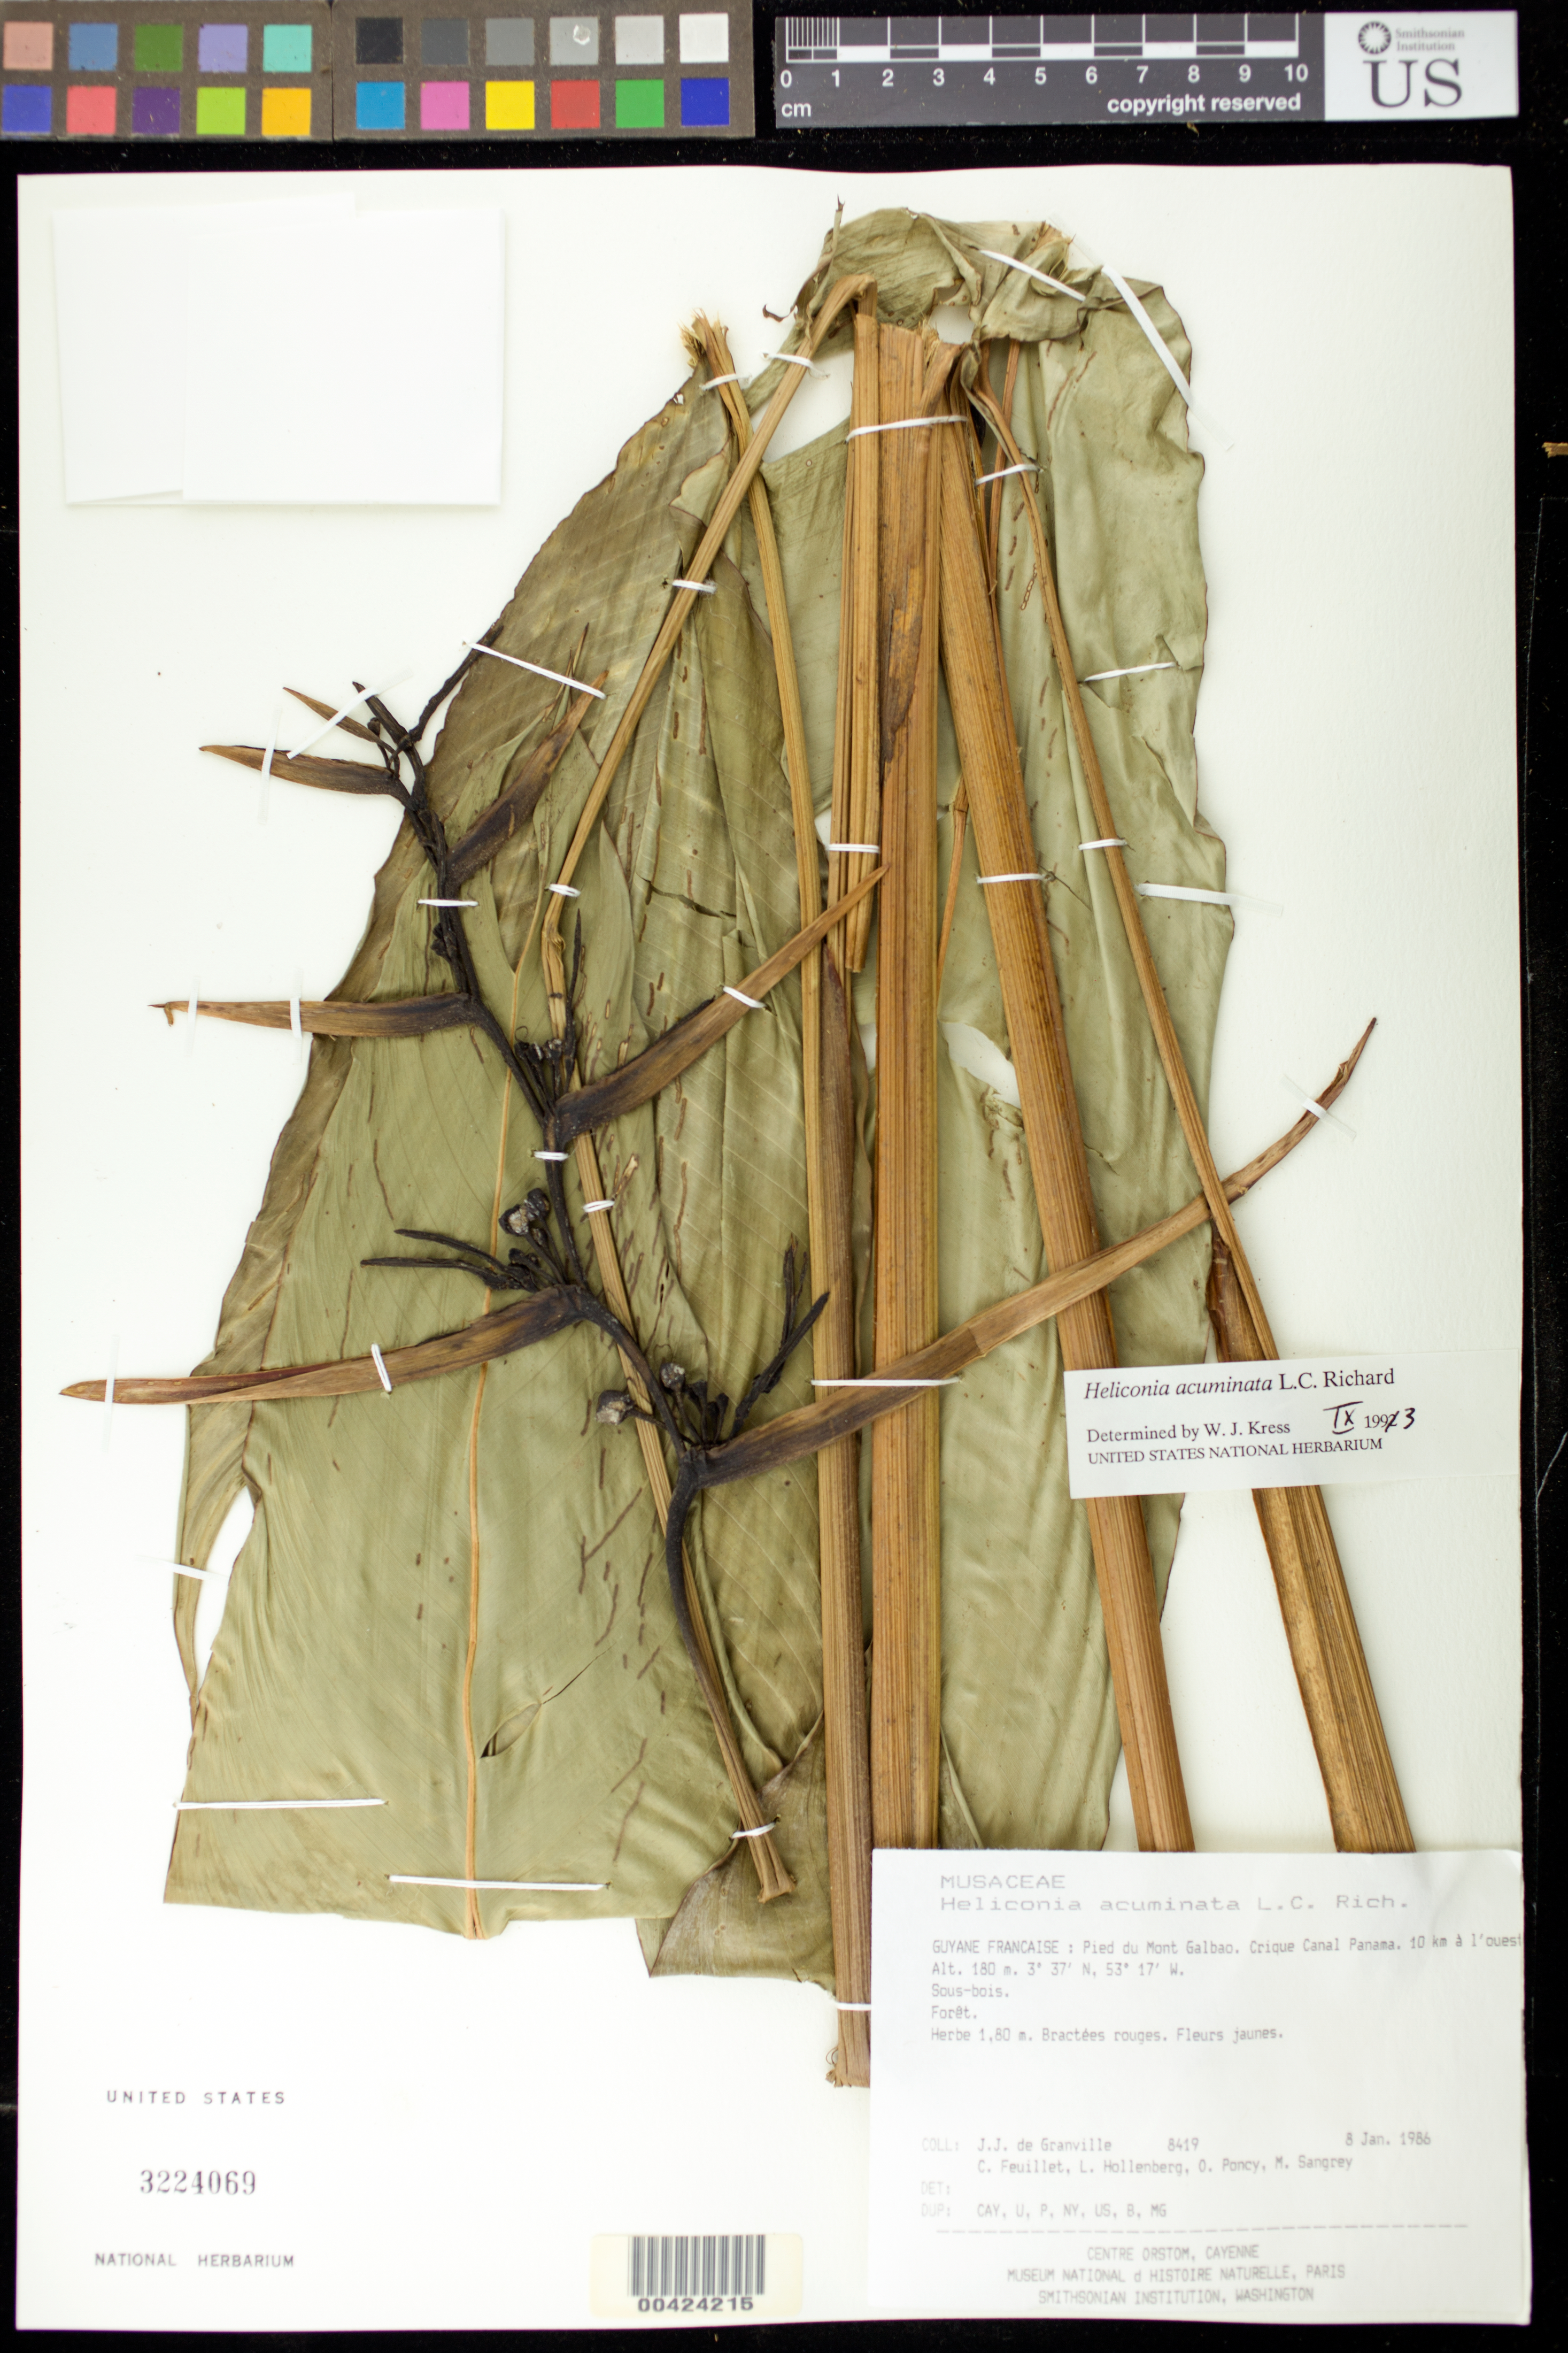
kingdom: Plantae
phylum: Tracheophyta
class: Liliopsida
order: Zingiberales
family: Heliconiaceae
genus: Heliconia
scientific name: Heliconia acuminata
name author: A. Rich.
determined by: Kress, W. J., (US), Smithsonian Institution - National Museum of Natural History (UNITED STATES)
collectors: J.-J. de Granville, C. Feuillet, L. Hollenberg, O. Poncy & M. S. Sangrey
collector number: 8419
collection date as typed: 08 Jan 1986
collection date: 1986-01-08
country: French Guiana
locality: Pied du mont galbao. crique canal panama. 10 km w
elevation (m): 180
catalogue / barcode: US 3224069